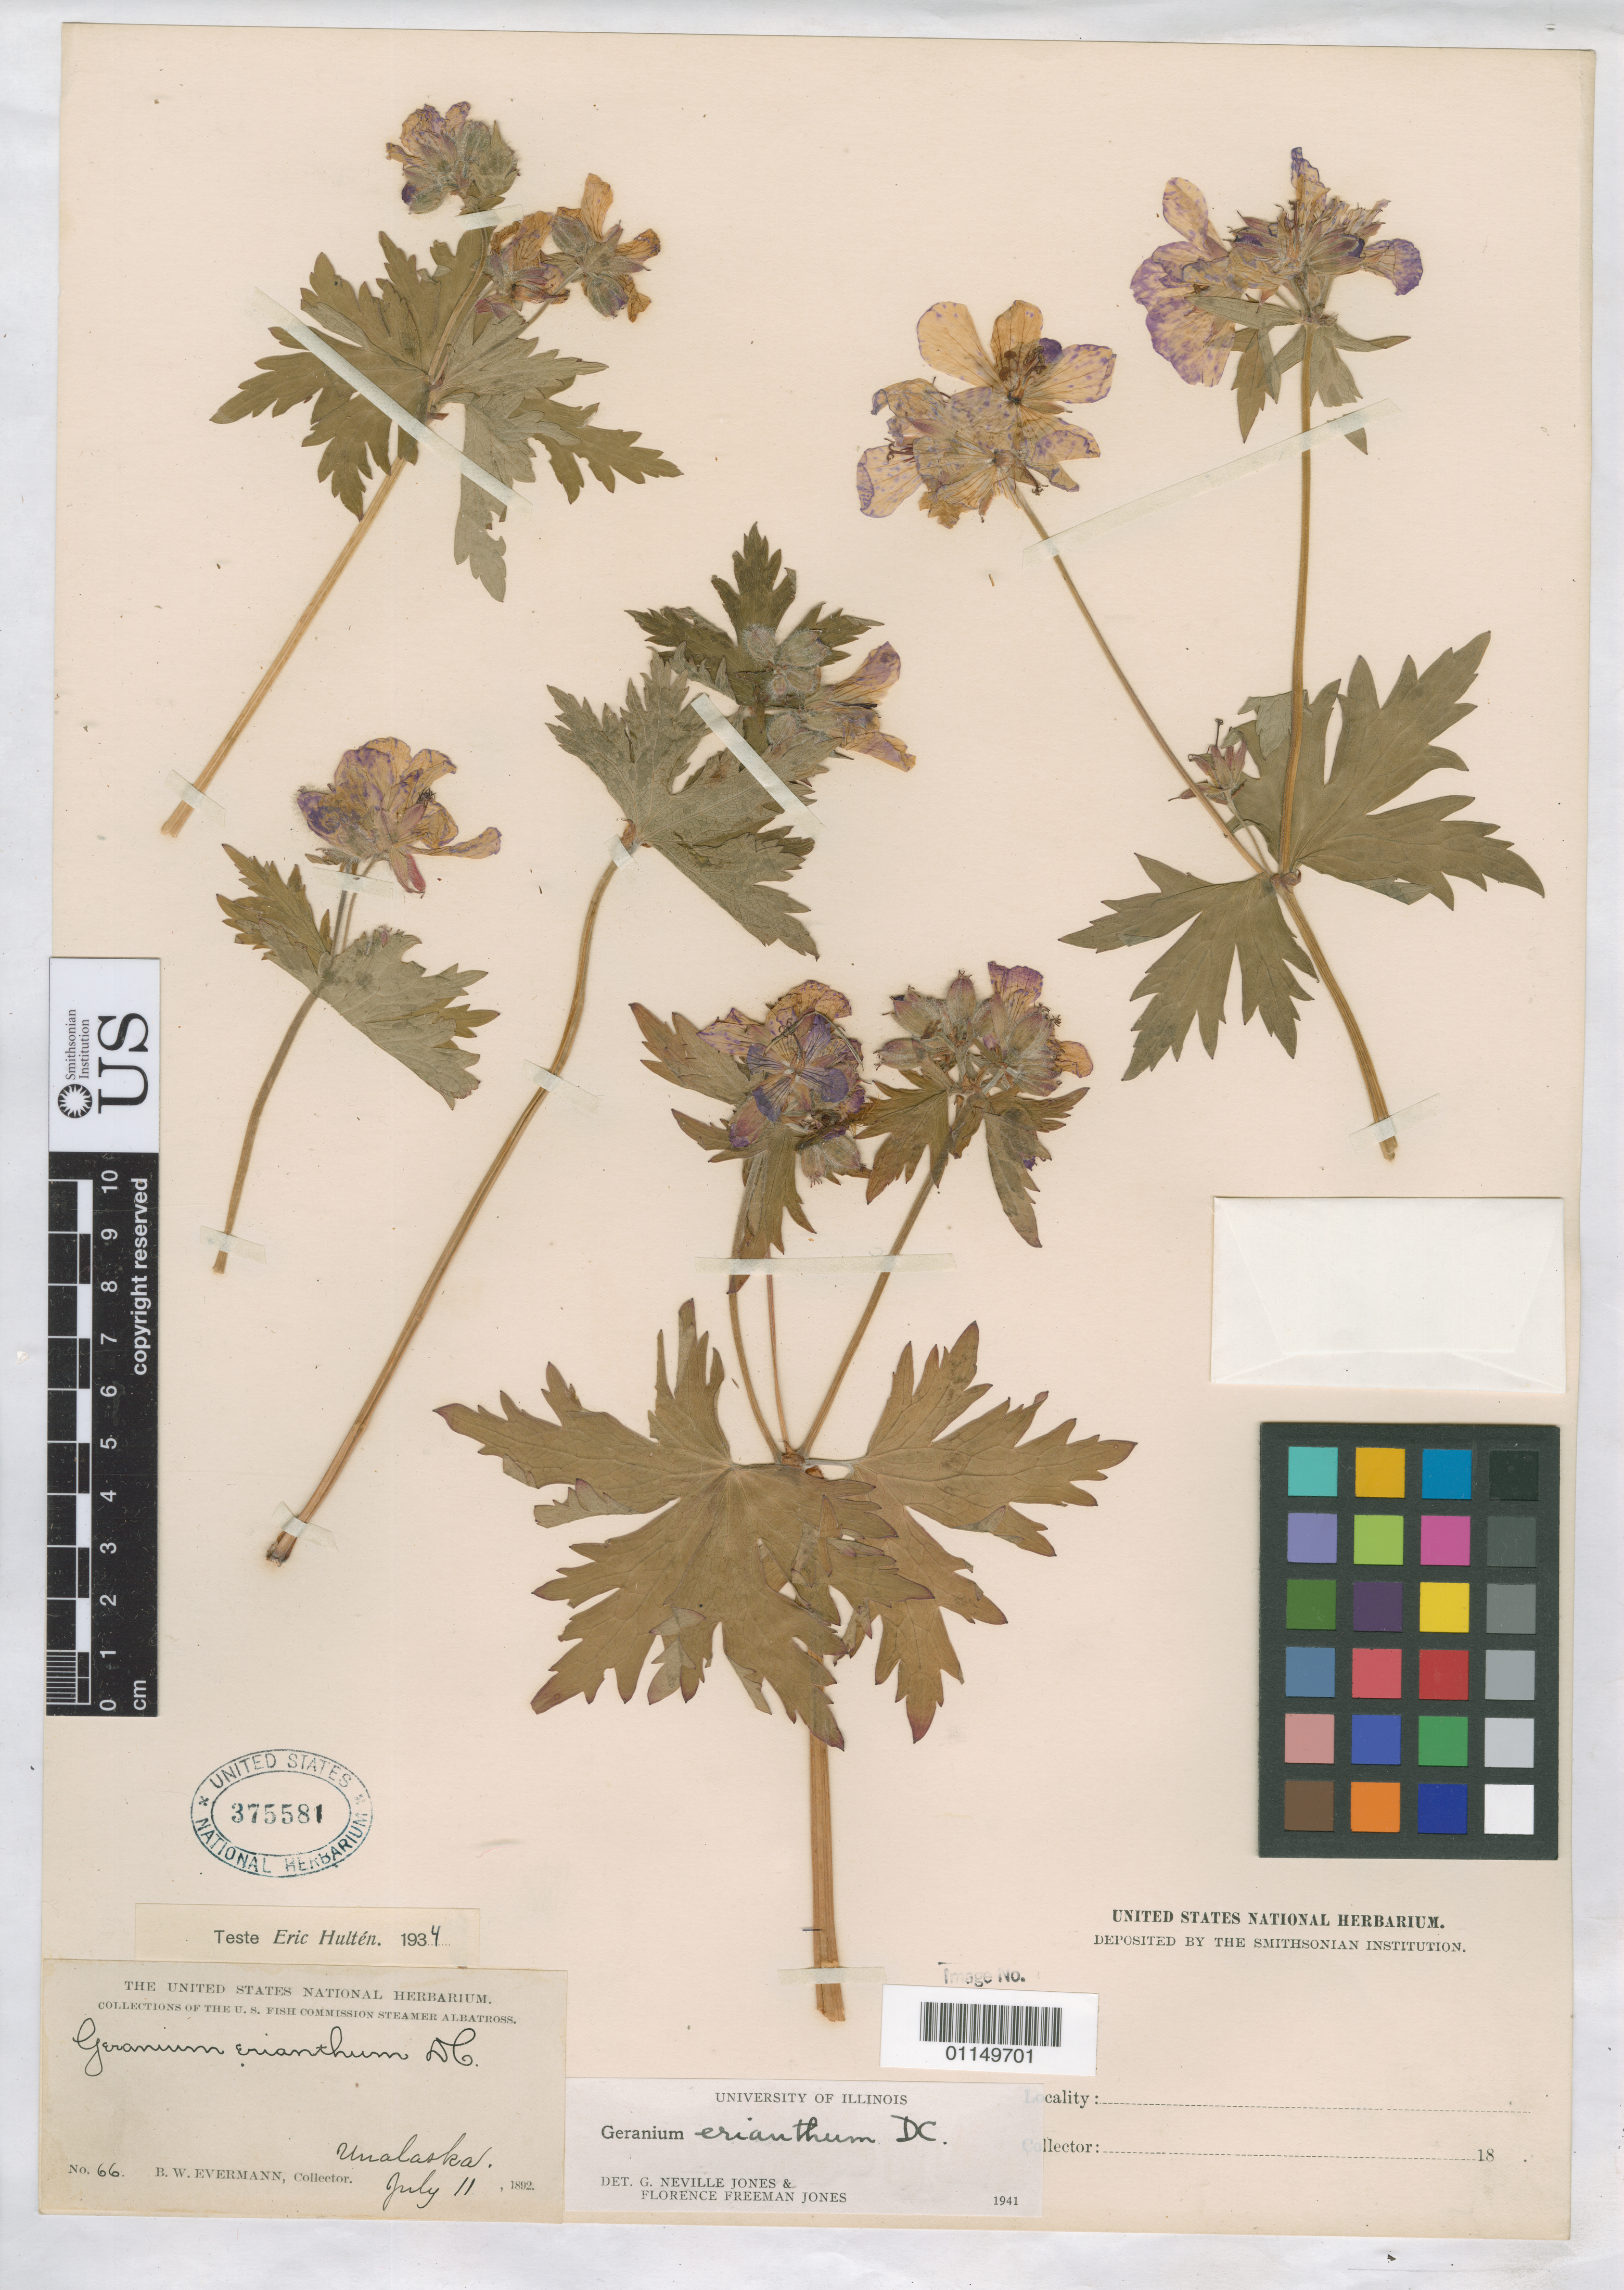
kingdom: Plantae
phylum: Tracheophyta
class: Magnoliopsida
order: Geraniales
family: Geraniaceae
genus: Geranium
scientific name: Geranium erianthum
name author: DC.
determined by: Jones, G. N.; Jones, F. F.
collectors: B. W. Evermann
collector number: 66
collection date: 1892-07-11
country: United States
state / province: Alaska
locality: Unalaska.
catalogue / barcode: US 375581